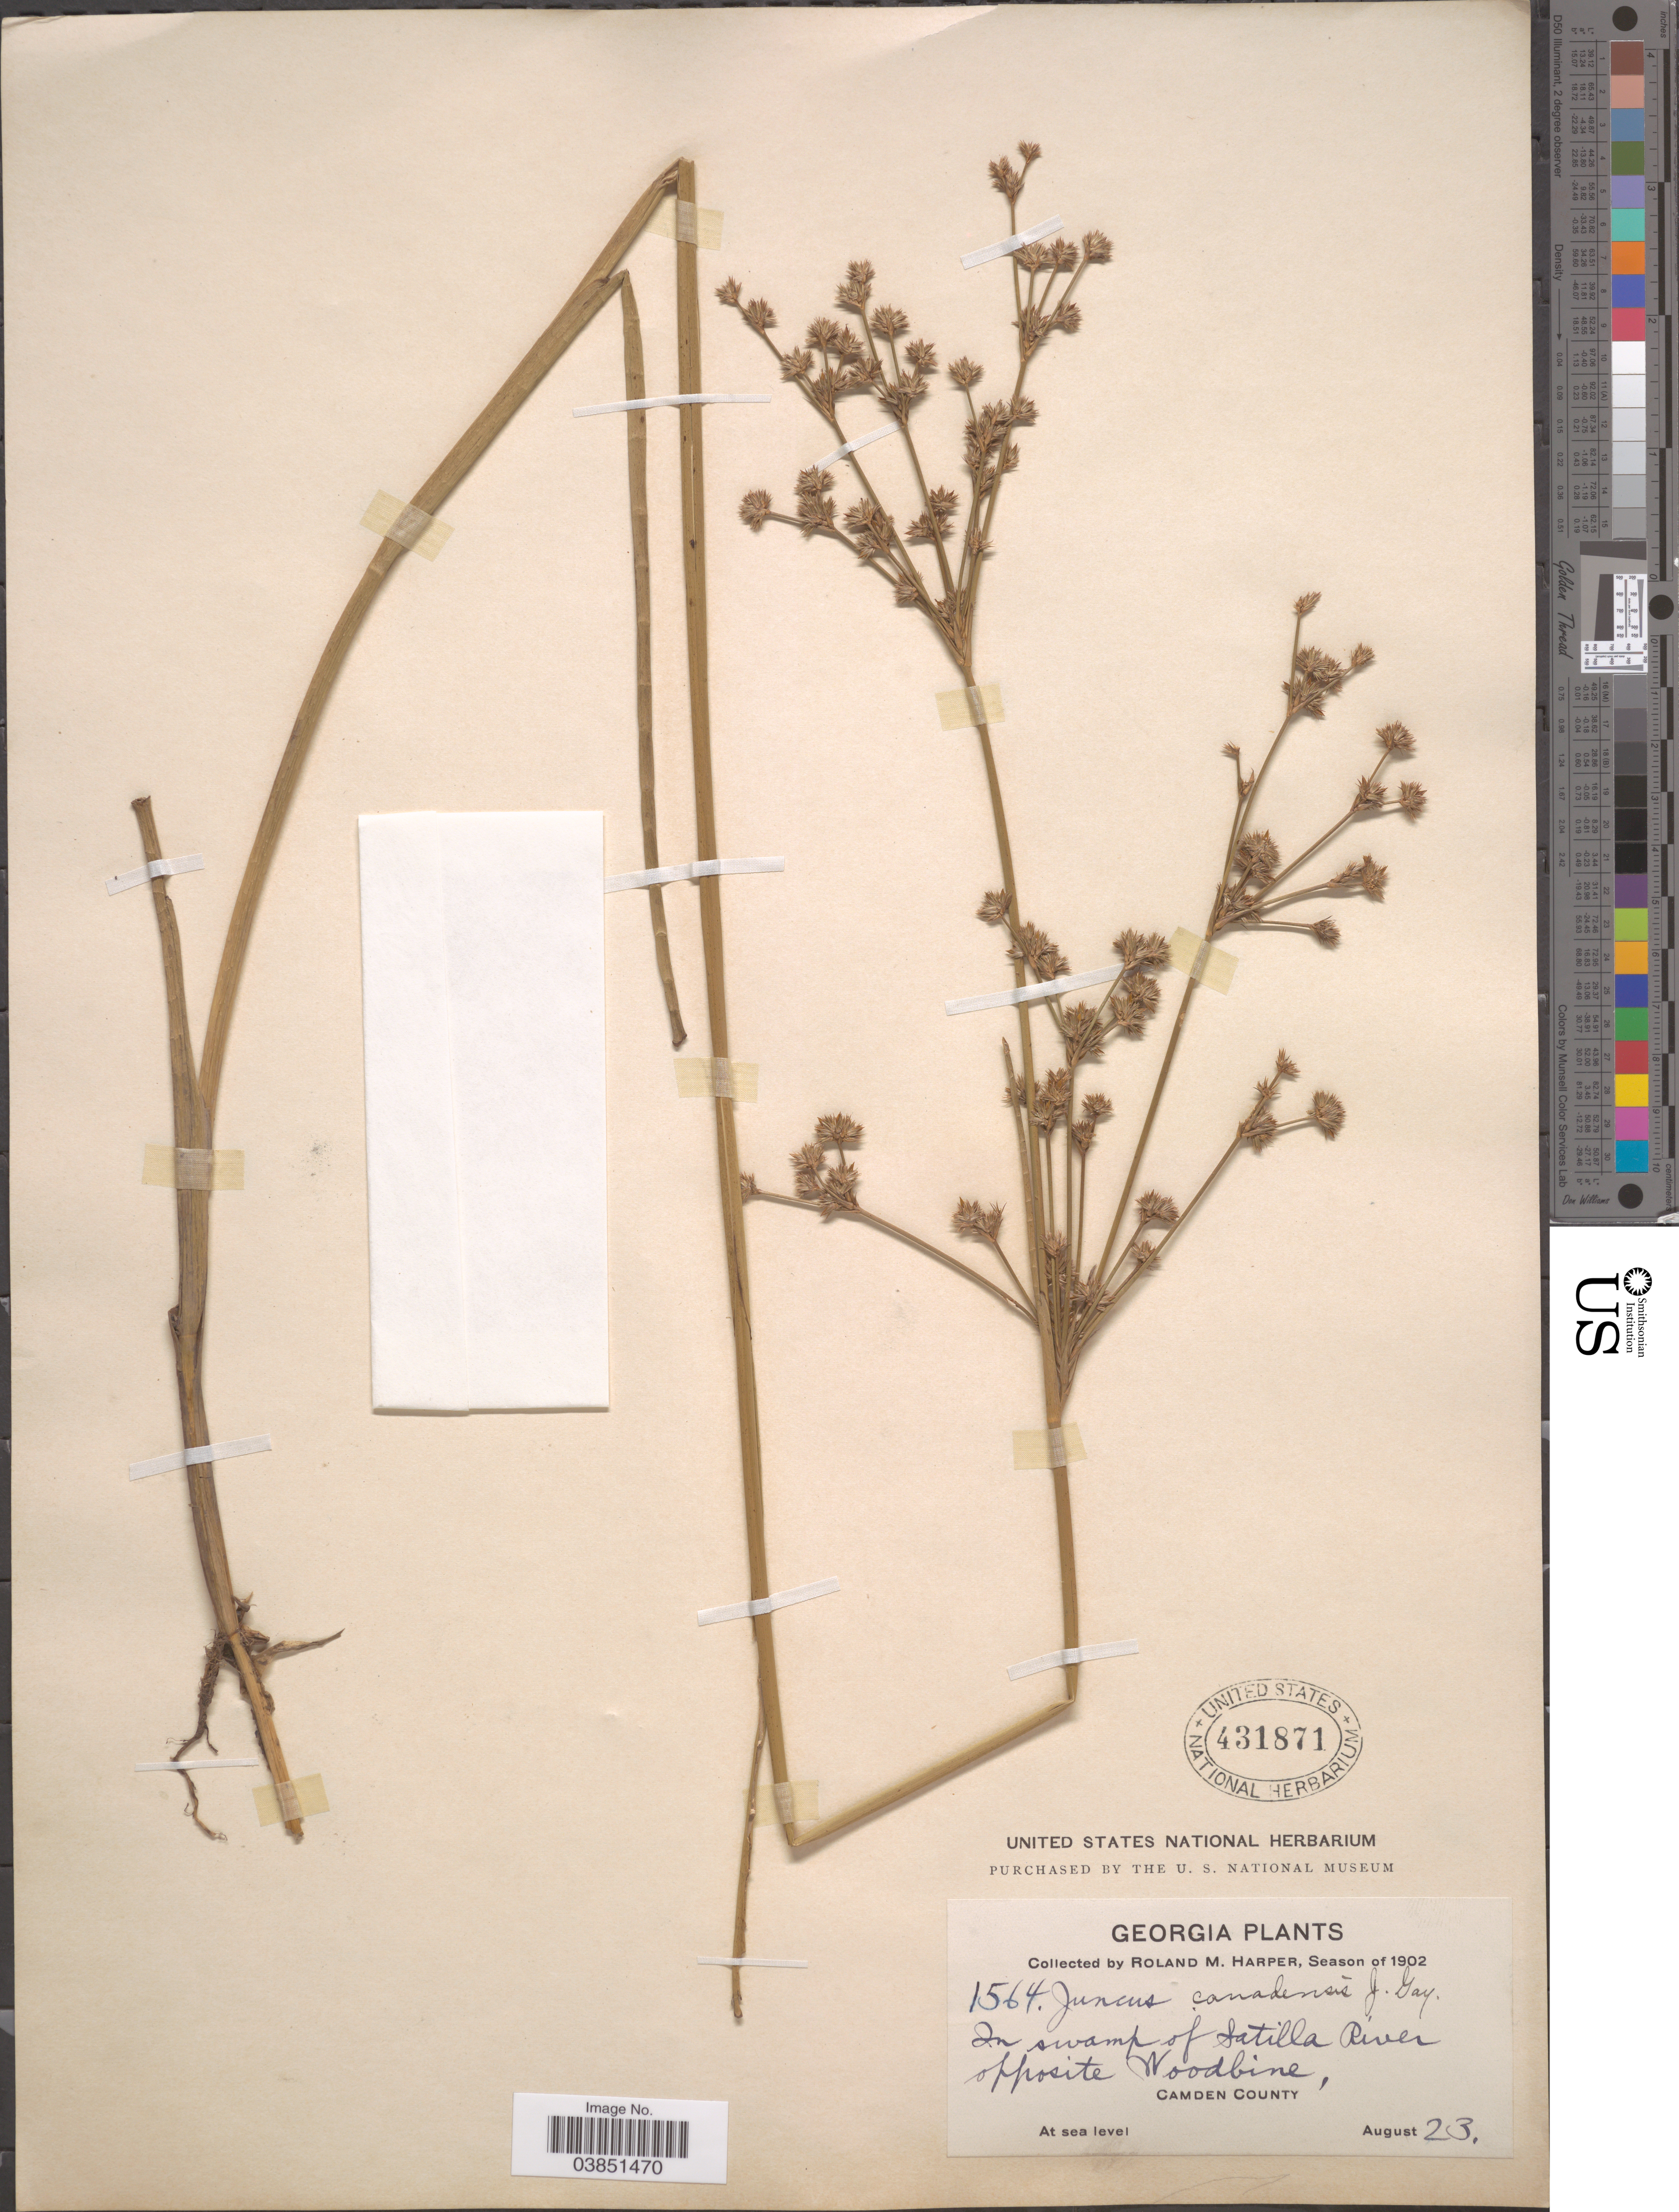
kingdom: Plantae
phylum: Tracheophyta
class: Liliopsida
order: Poales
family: Juncaceae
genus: Juncus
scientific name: Juncus canadensis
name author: J. Gay ex Laharpe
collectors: R. M. Harper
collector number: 1564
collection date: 1902-08-23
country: United States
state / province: Georgia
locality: In swamp of Satilla River opposite Woodbine, Camden County.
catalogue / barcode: US 431871